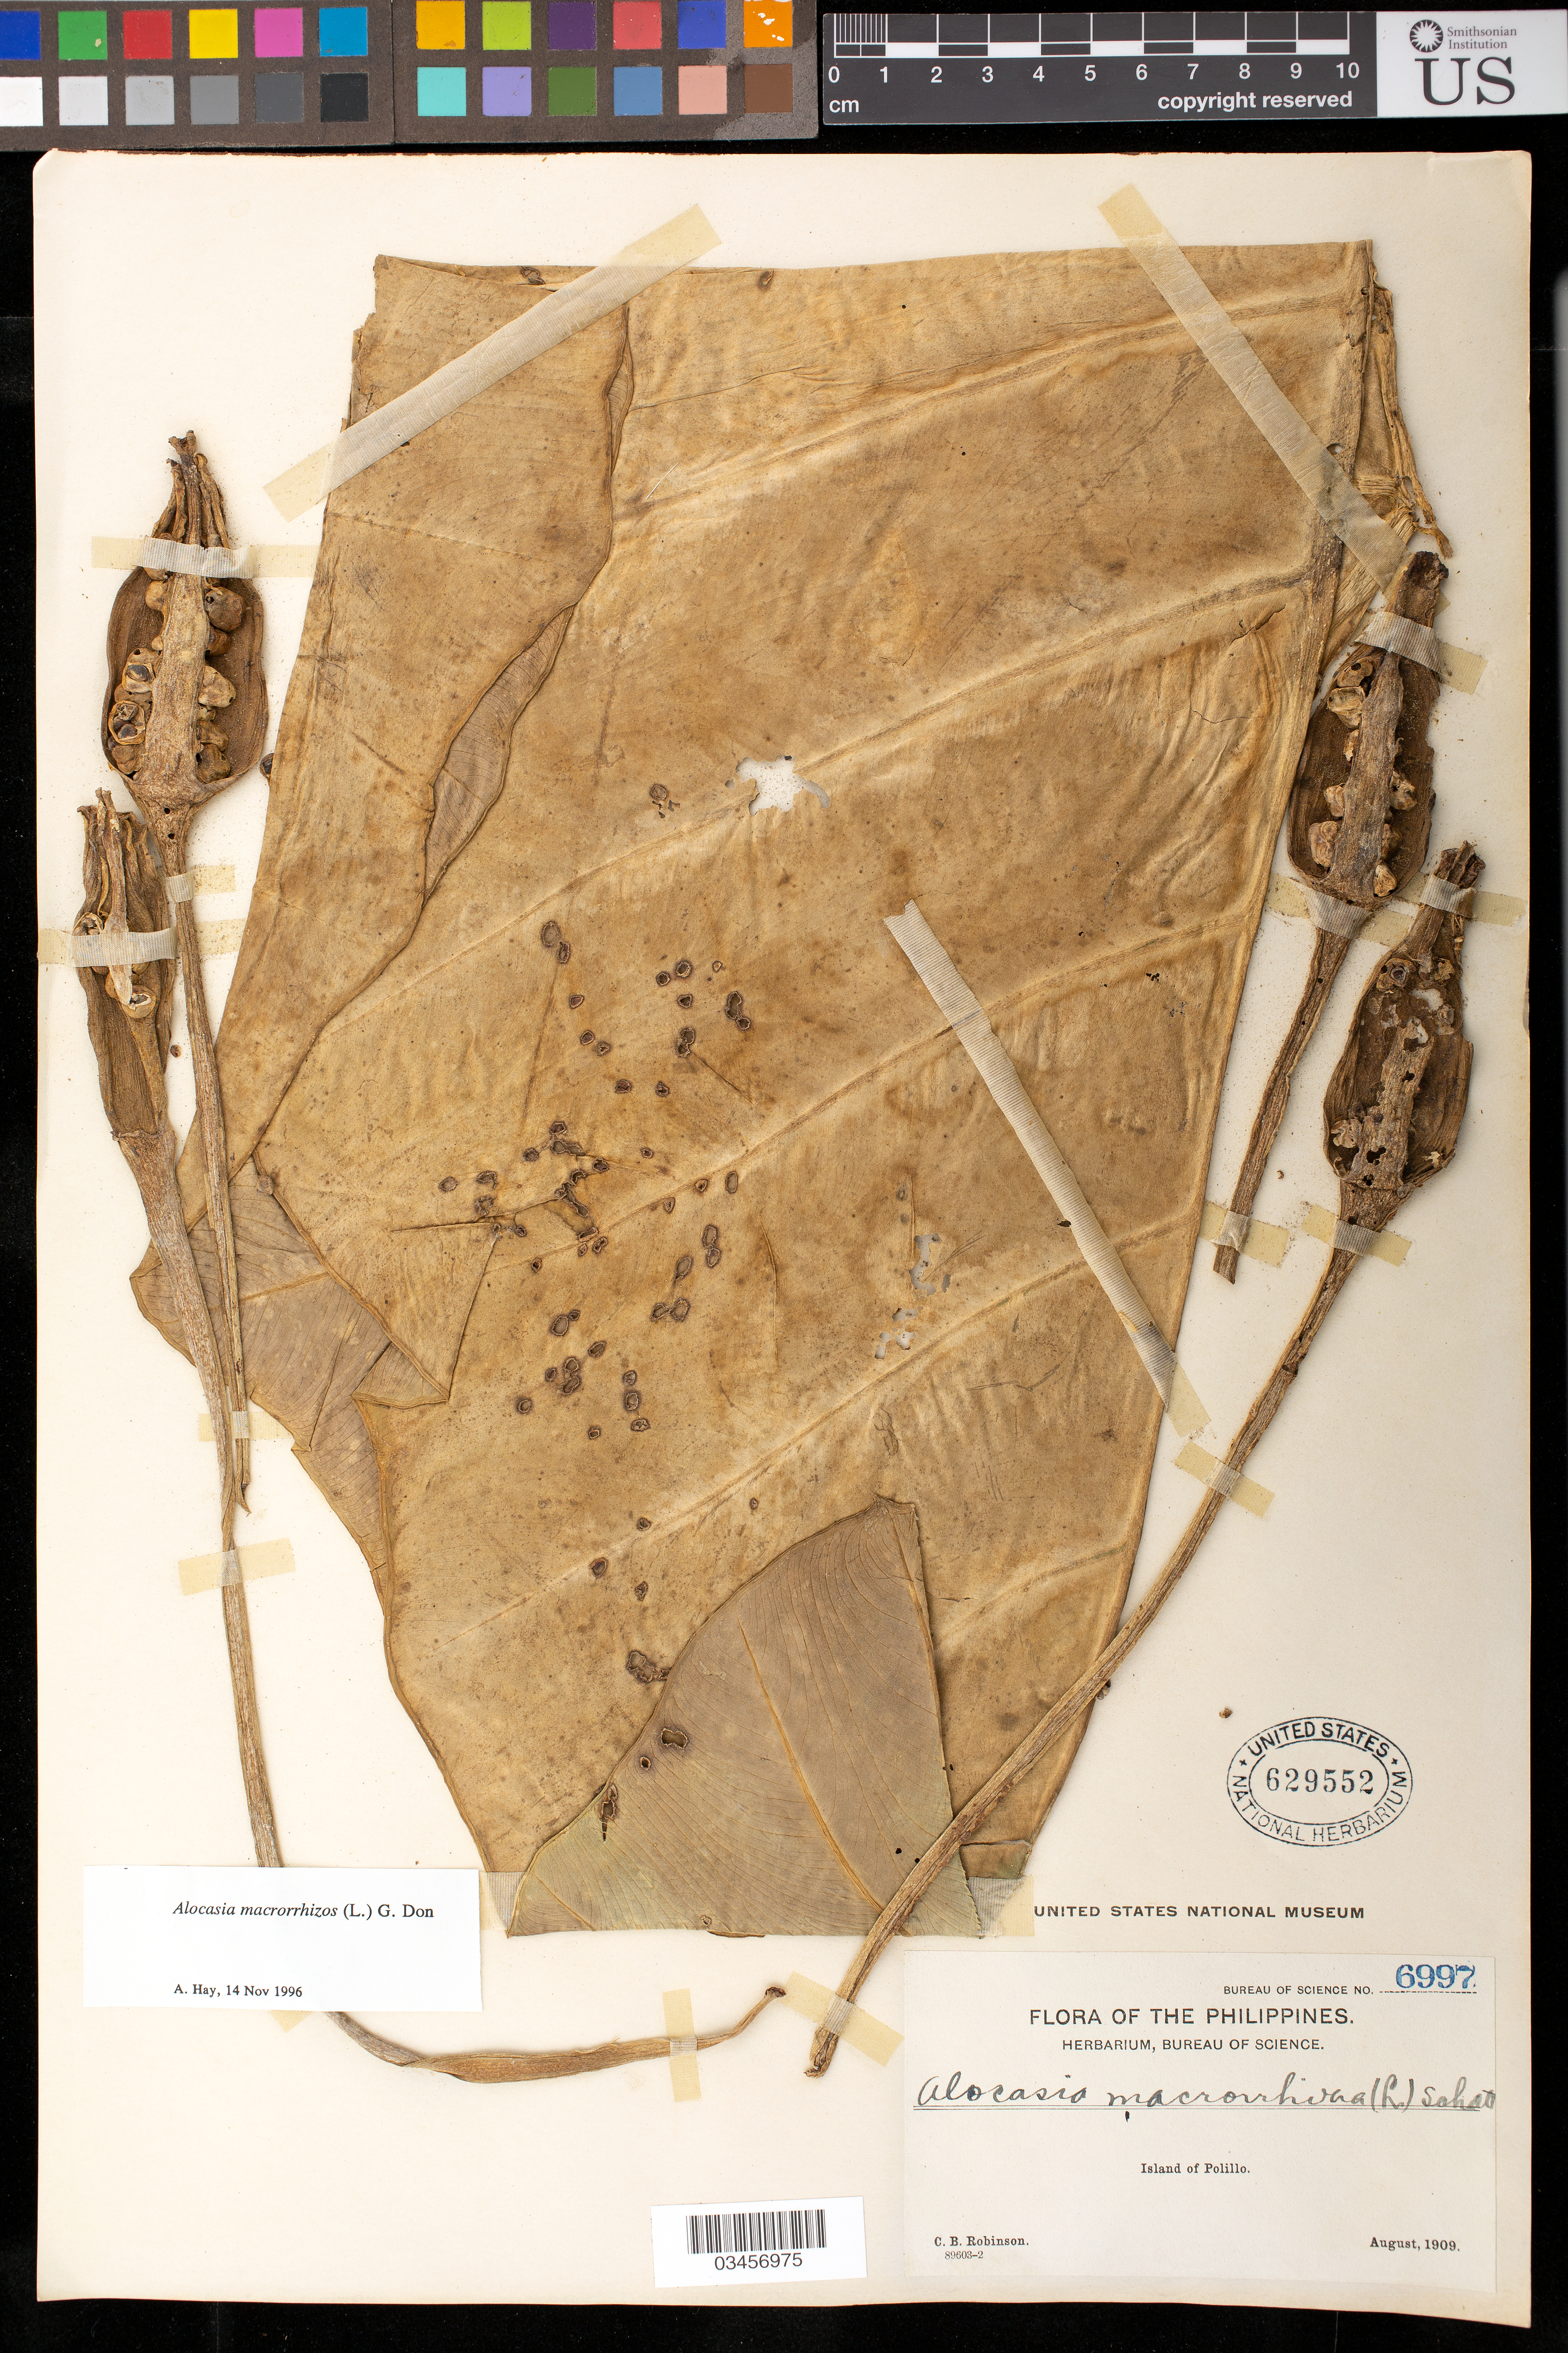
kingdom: Plantae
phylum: Tracheophyta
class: Liliopsida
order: Alismatales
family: Araceae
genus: Alocasia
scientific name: Alocasia macrorrhizos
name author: (L.) G. Don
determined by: Hay, A.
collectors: C. Robinson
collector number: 6997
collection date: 1909-08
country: Philippines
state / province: Calabarzon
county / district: Quezon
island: Polillo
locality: Island of Polillo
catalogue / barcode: US 629552